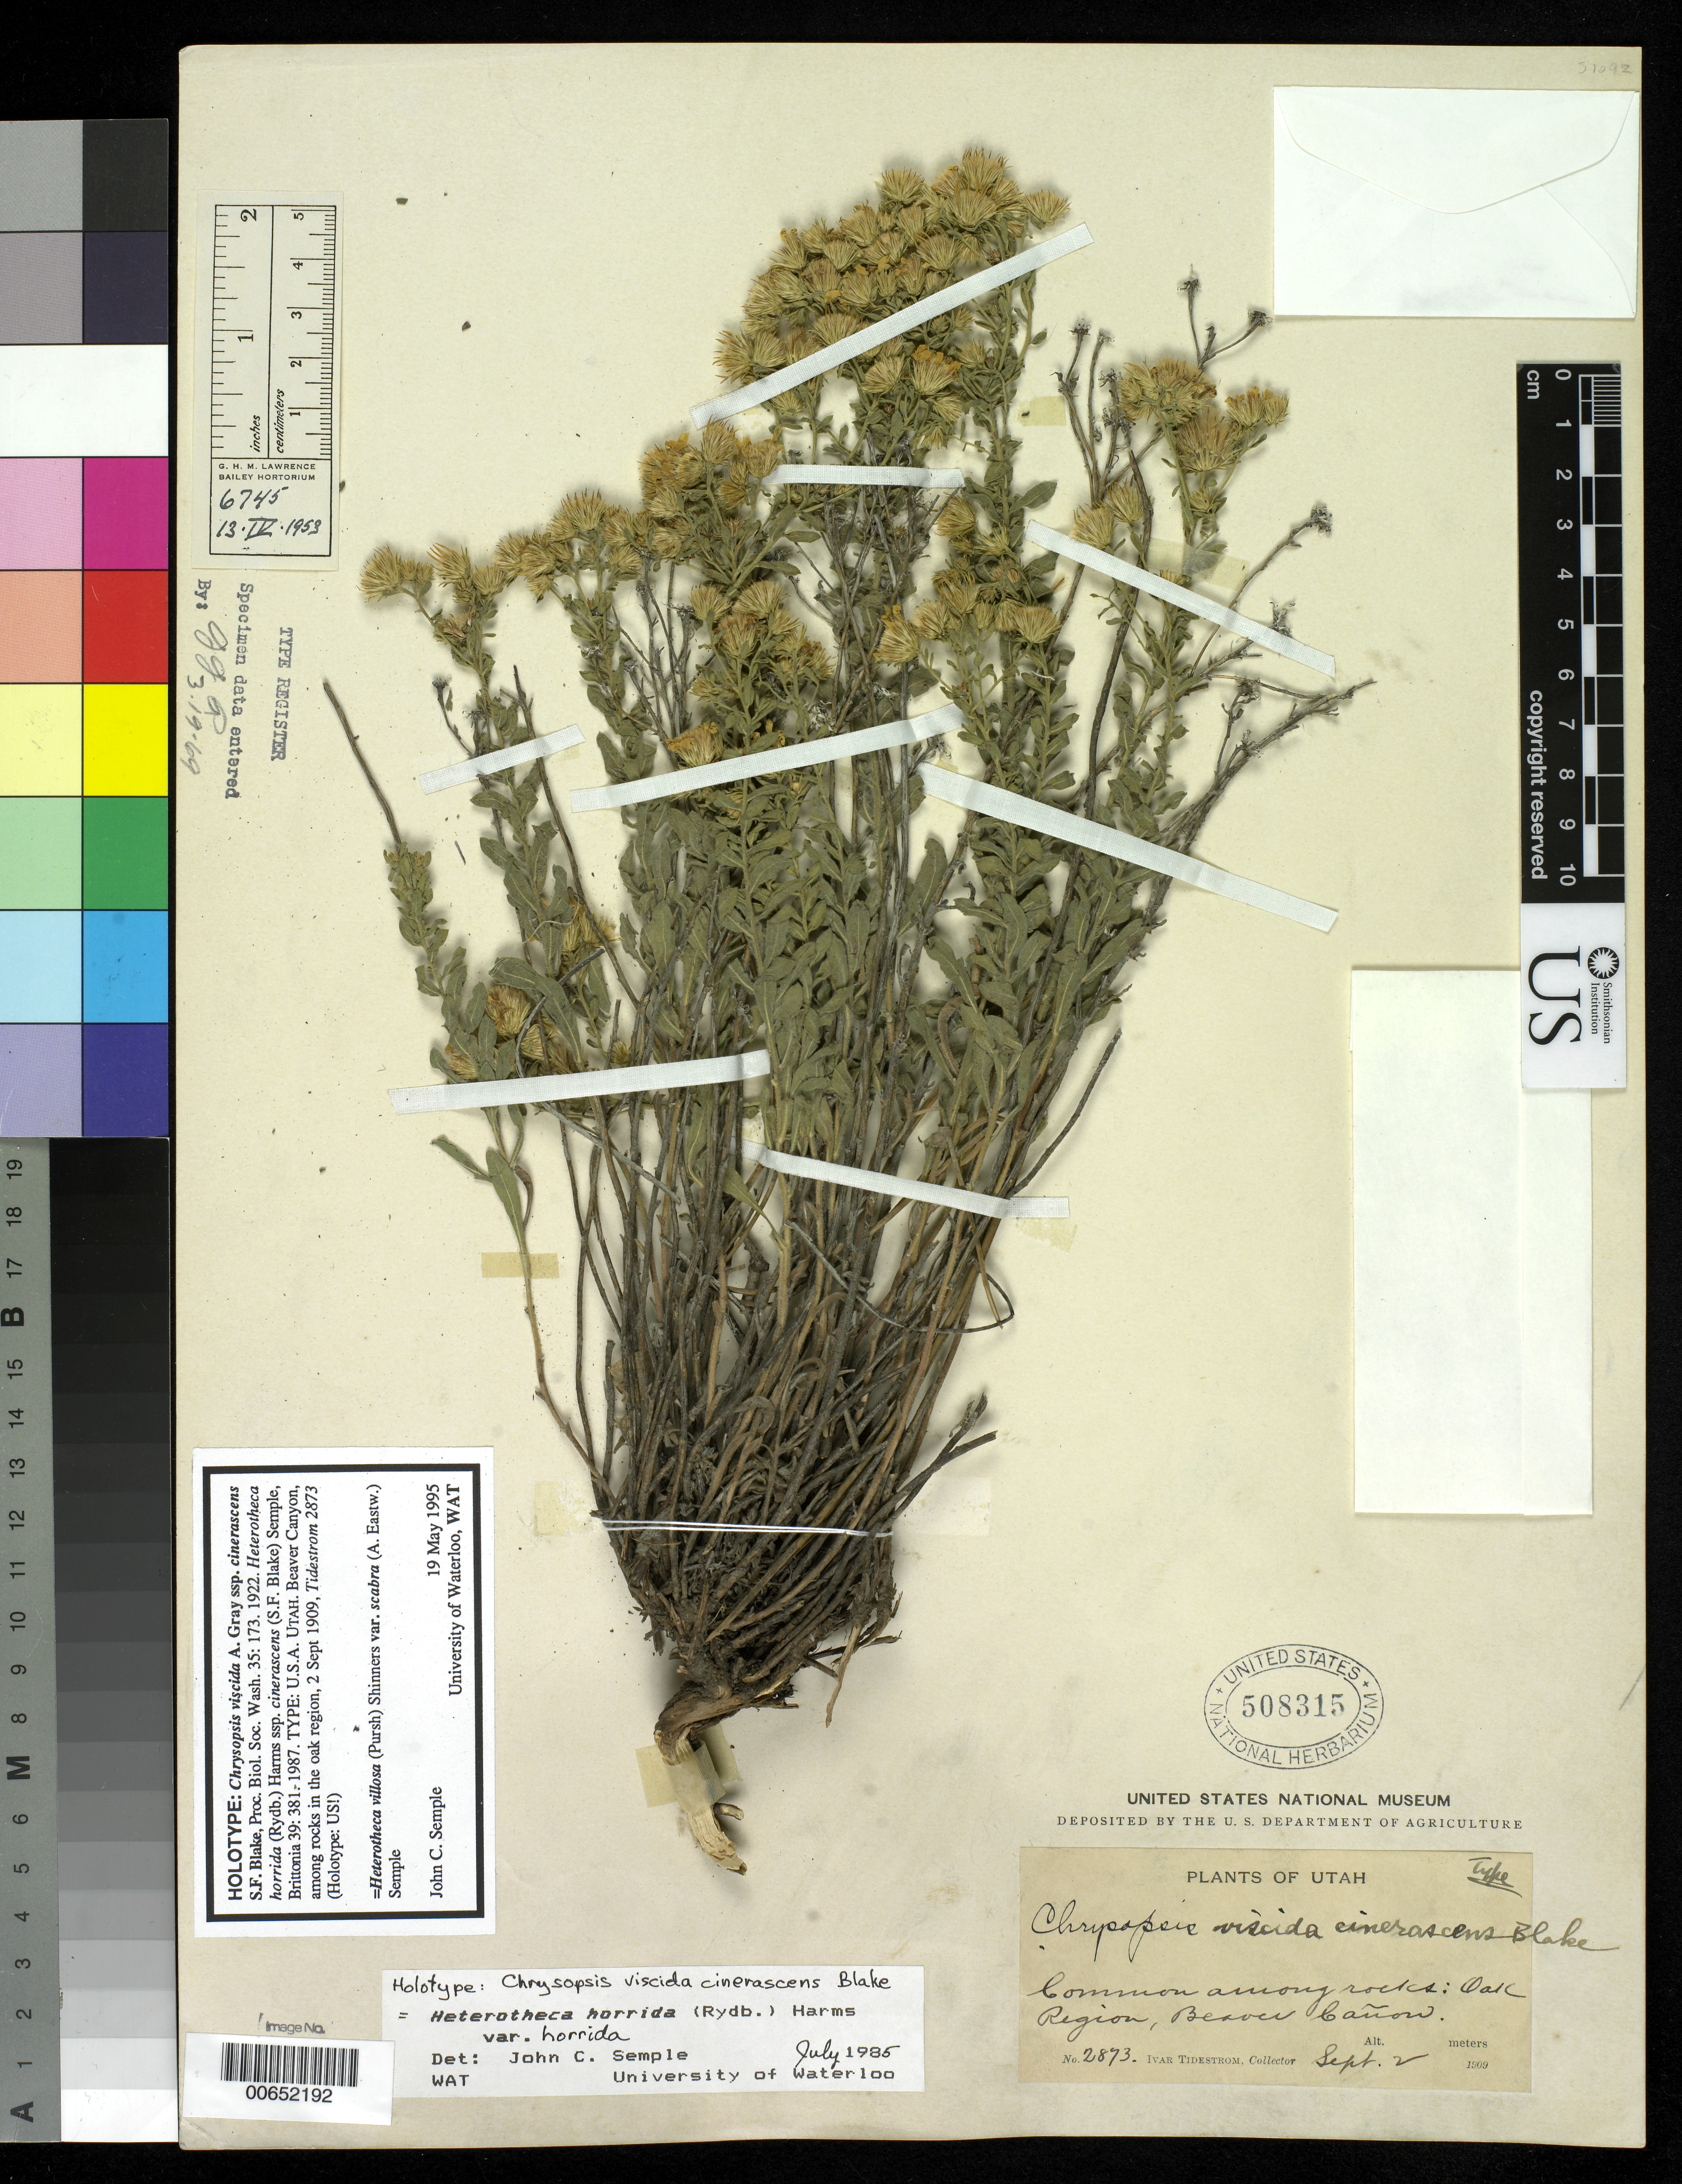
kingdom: Plantae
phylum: Tracheophyta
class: Magnoliopsida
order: Asterales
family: Asteraceae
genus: Chrysopsis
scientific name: Chrysopsis viscida var. cinerascens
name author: S.F. Blake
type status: Holotype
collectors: I. F. Tidestrom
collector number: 2873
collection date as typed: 02 Sep 1901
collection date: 1901-09-02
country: United States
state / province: Utah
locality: Beaver Canyon.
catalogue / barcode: US 508315